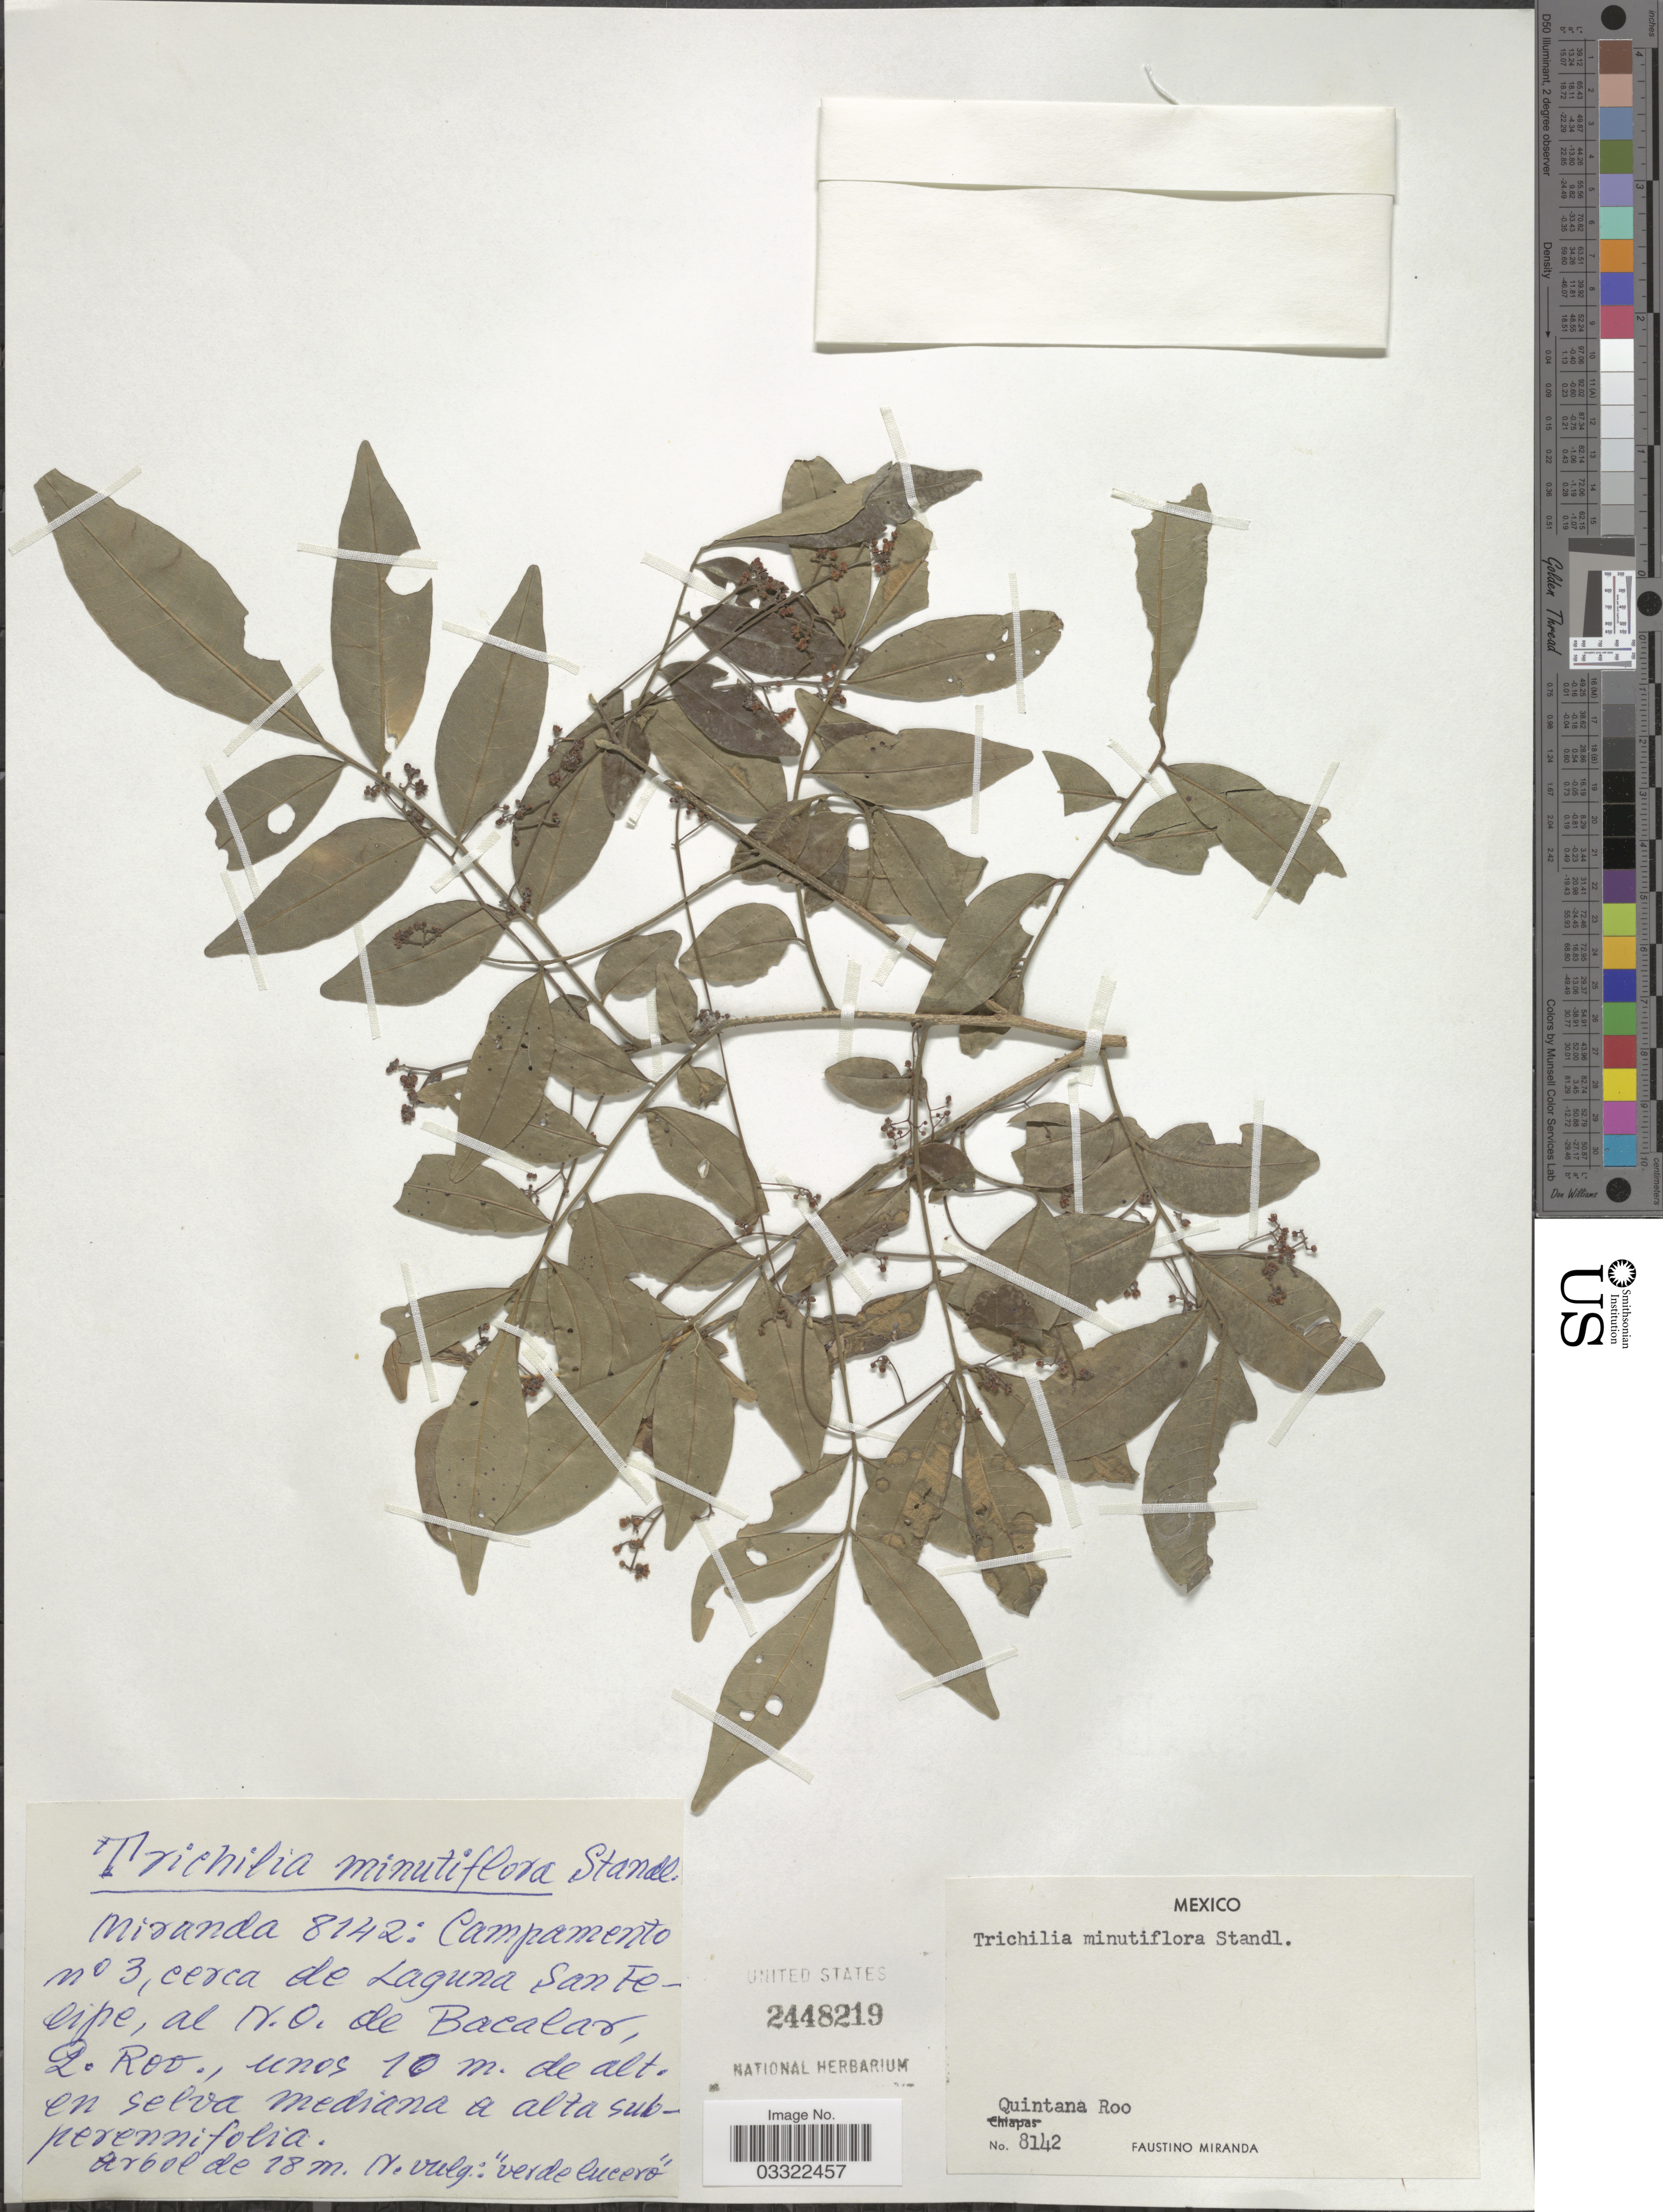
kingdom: Plantae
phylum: Tracheophyta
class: Magnoliopsida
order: Sapindales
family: Meliaceae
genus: Trichilia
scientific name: Trichilia minutiflora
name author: Standl.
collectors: F. Miranda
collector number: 8142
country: Mexico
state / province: Quintana Roo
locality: Campamento n°3, cerca de Laguna San Felipe, al N.O. de Bacalas.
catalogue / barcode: US 2448219